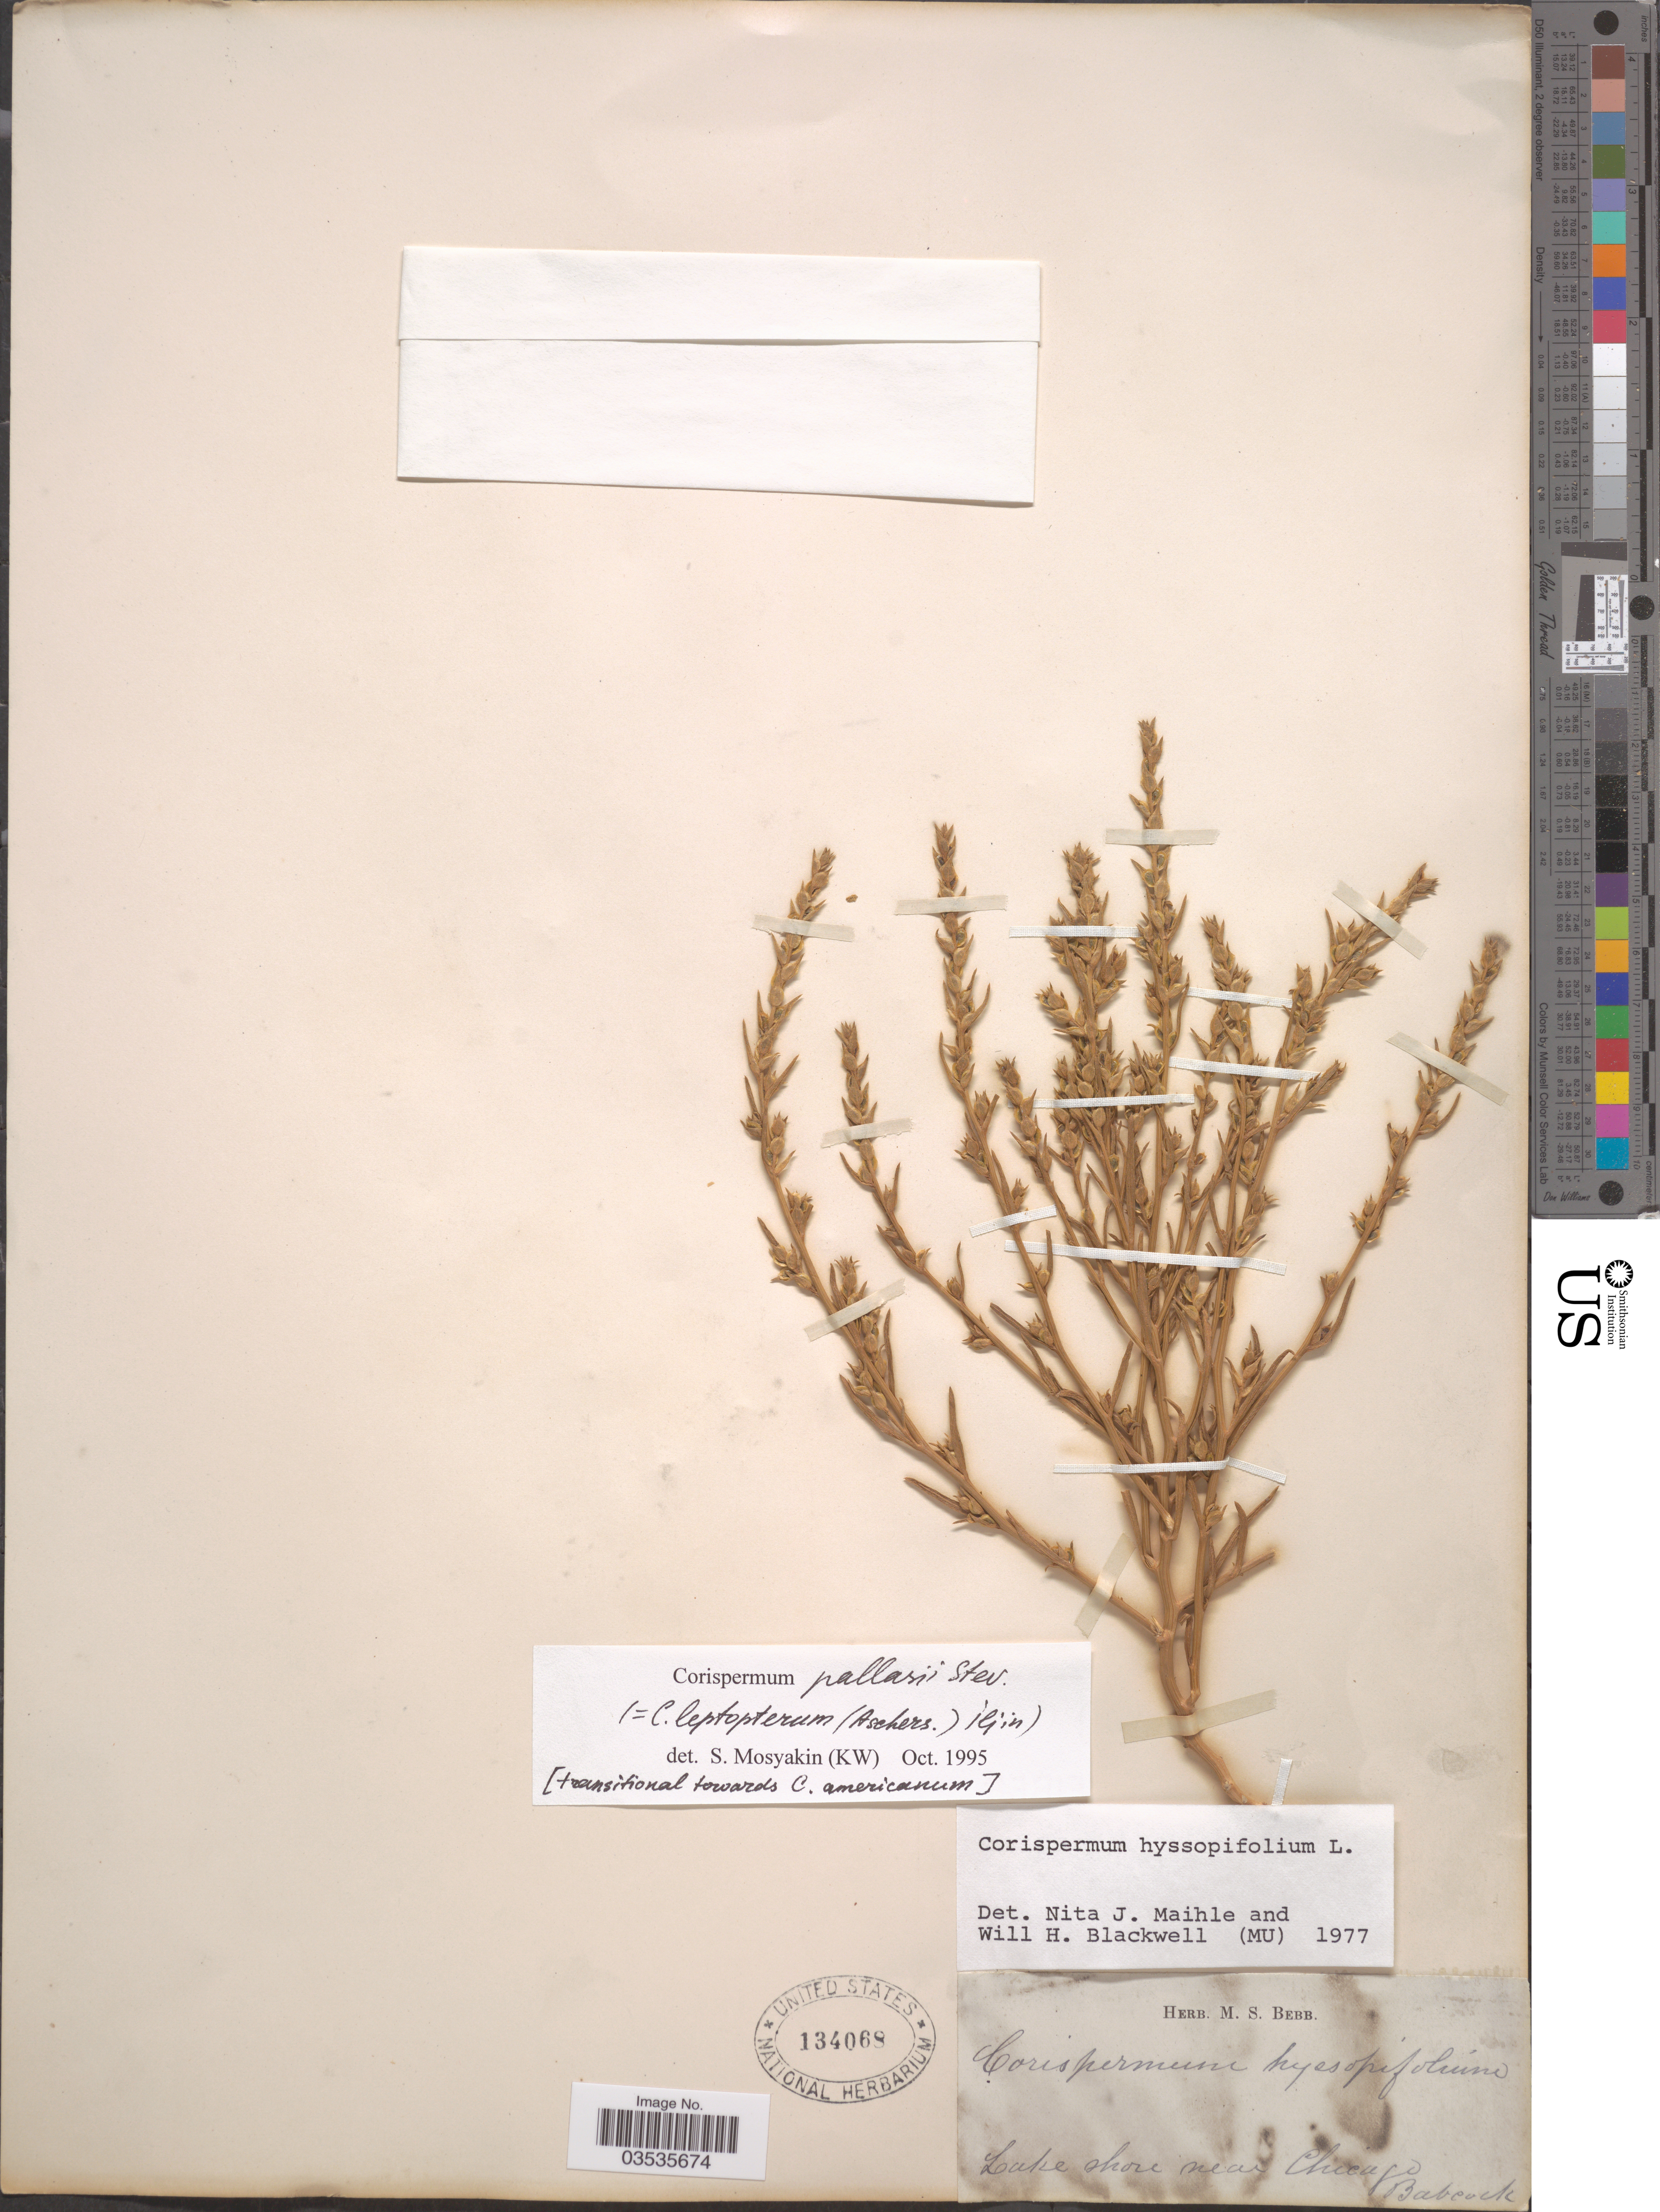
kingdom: Plantae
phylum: Tracheophyta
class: Magnoliopsida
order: Caryophyllales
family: Amaranthaceae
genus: Corispermum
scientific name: Corispermum pallasii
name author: Steven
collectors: Babcock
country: United States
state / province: Illinois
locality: Lake shore near Chicago.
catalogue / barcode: US 134068